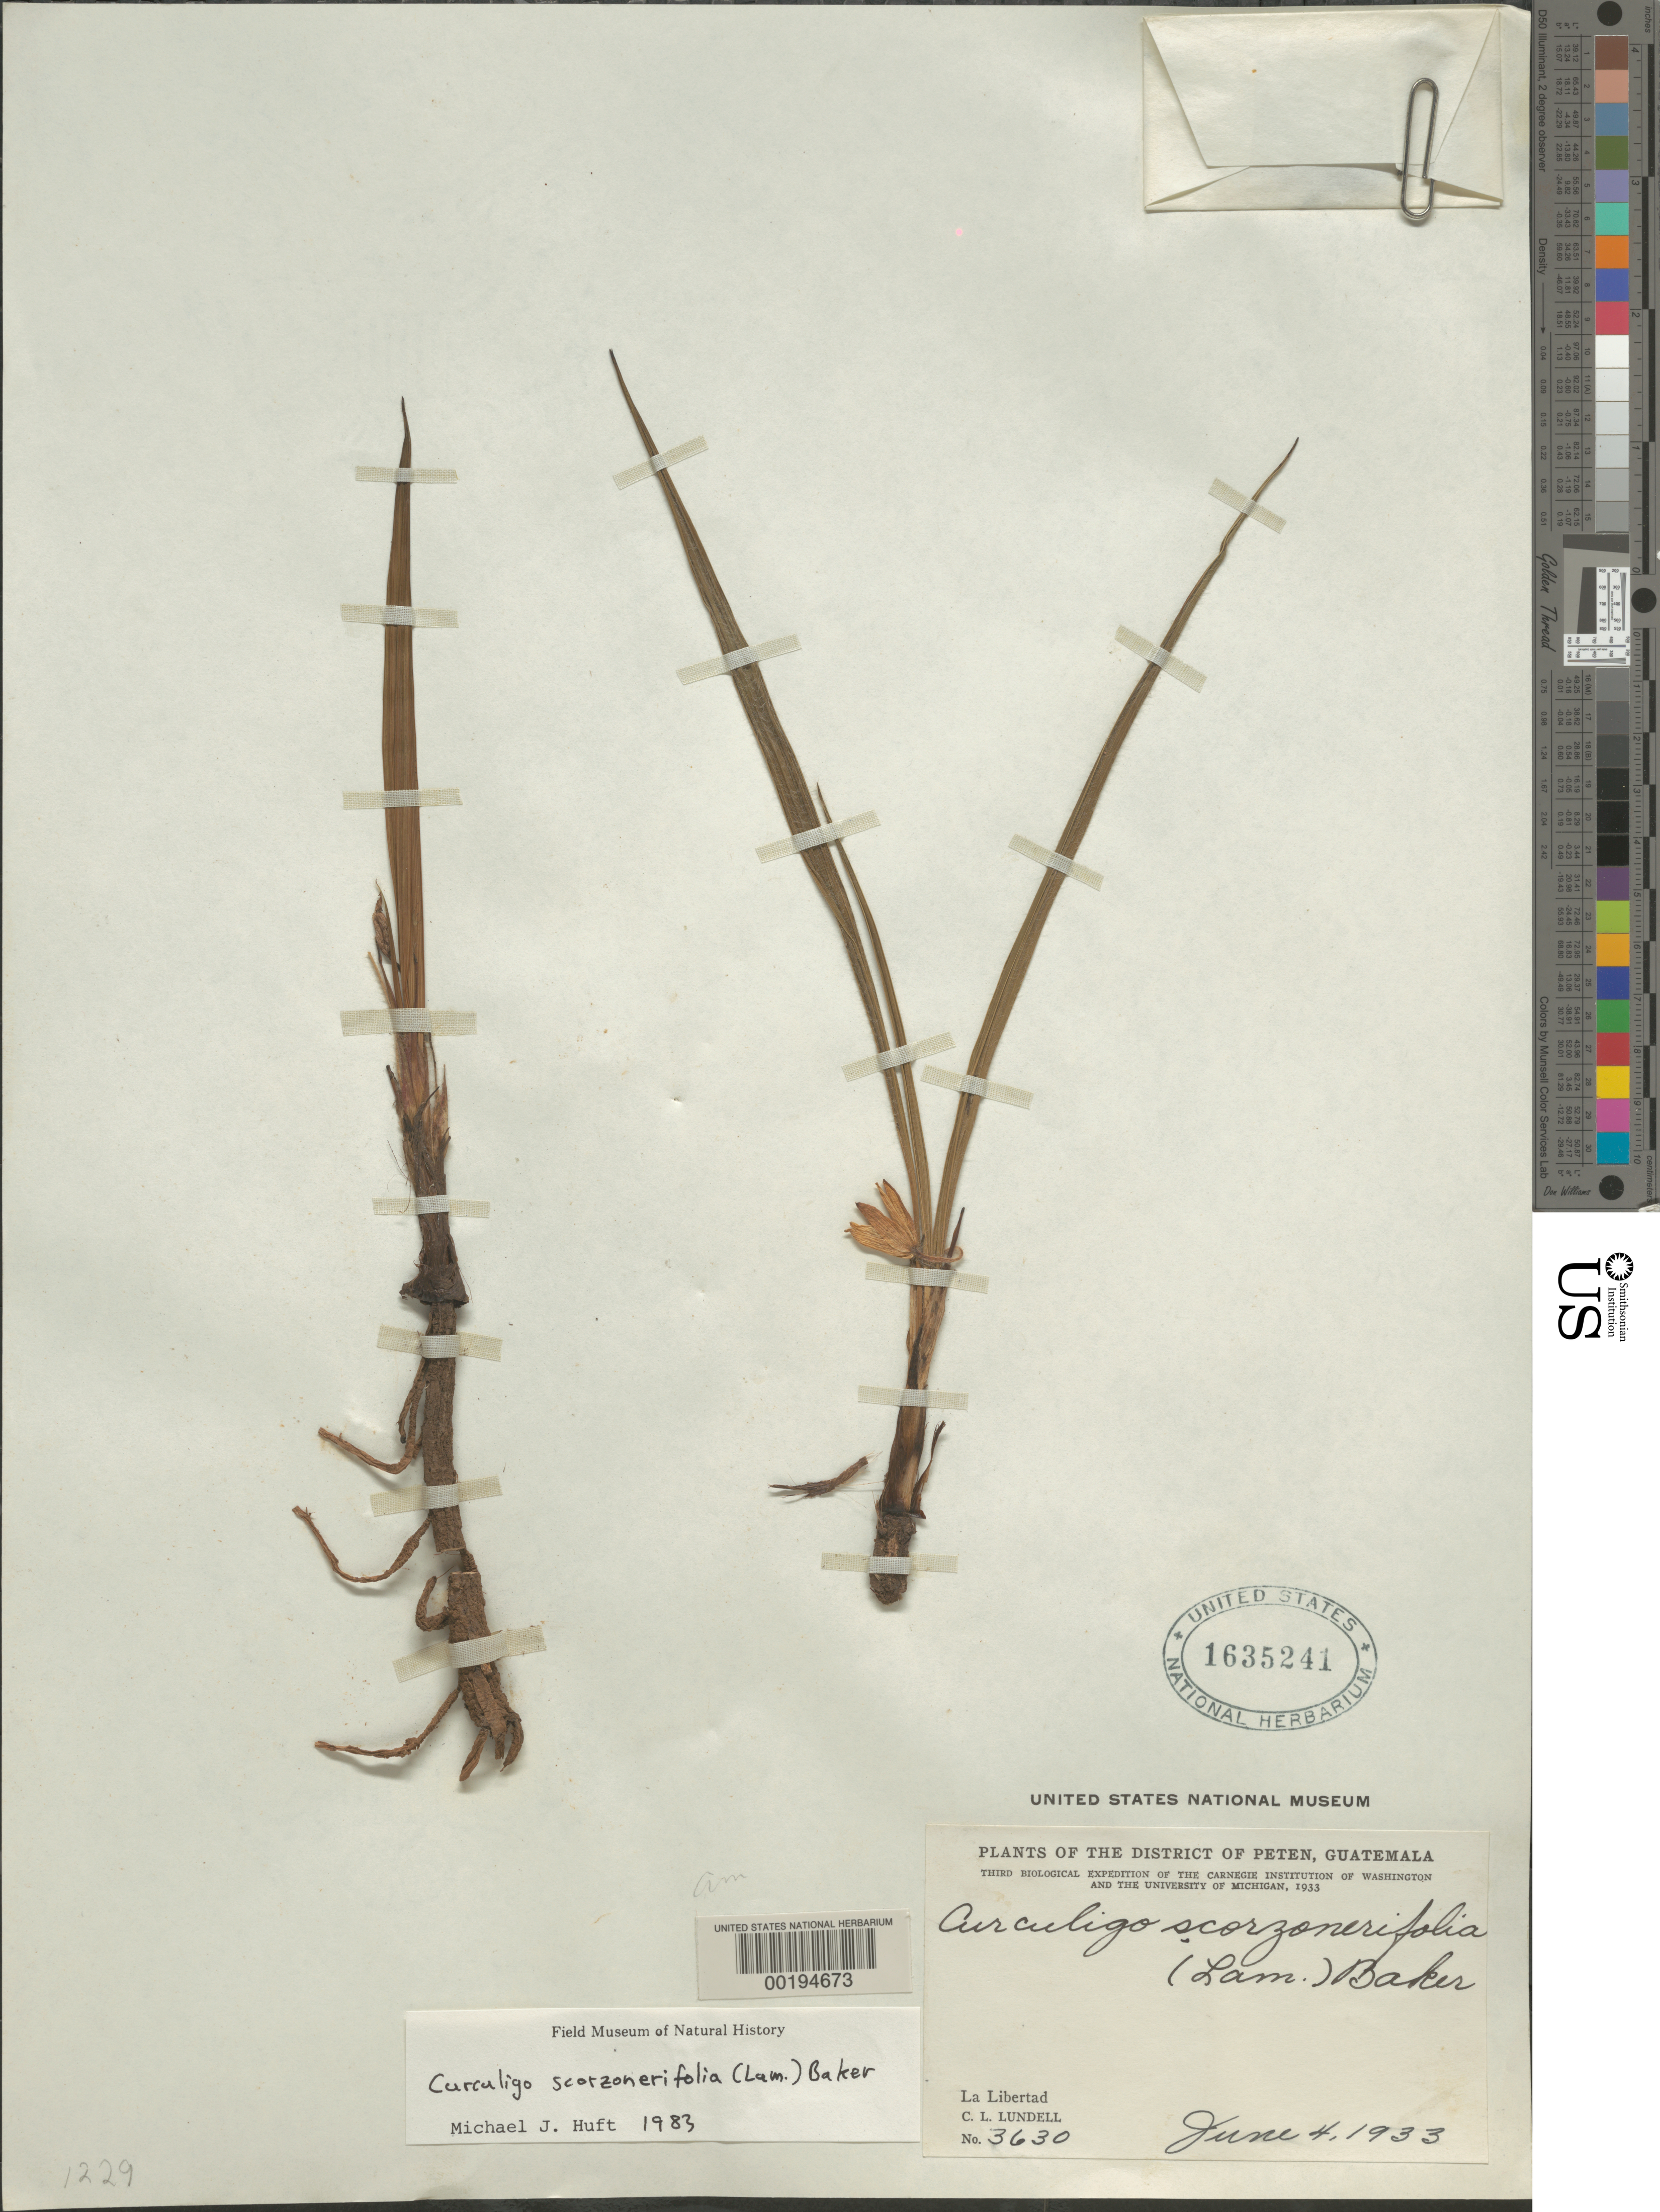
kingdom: Plantae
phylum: Tracheophyta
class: Liliopsida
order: Asparagales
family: Hypoxidaceae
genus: Curculigo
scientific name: Curculigo scorzonerifolia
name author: (Lam.) Baker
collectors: C. L. Lundell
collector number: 3630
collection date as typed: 04 Jun 1933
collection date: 1933-06-04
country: Guatemala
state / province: El Petén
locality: La Libertad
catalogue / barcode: US 1635241